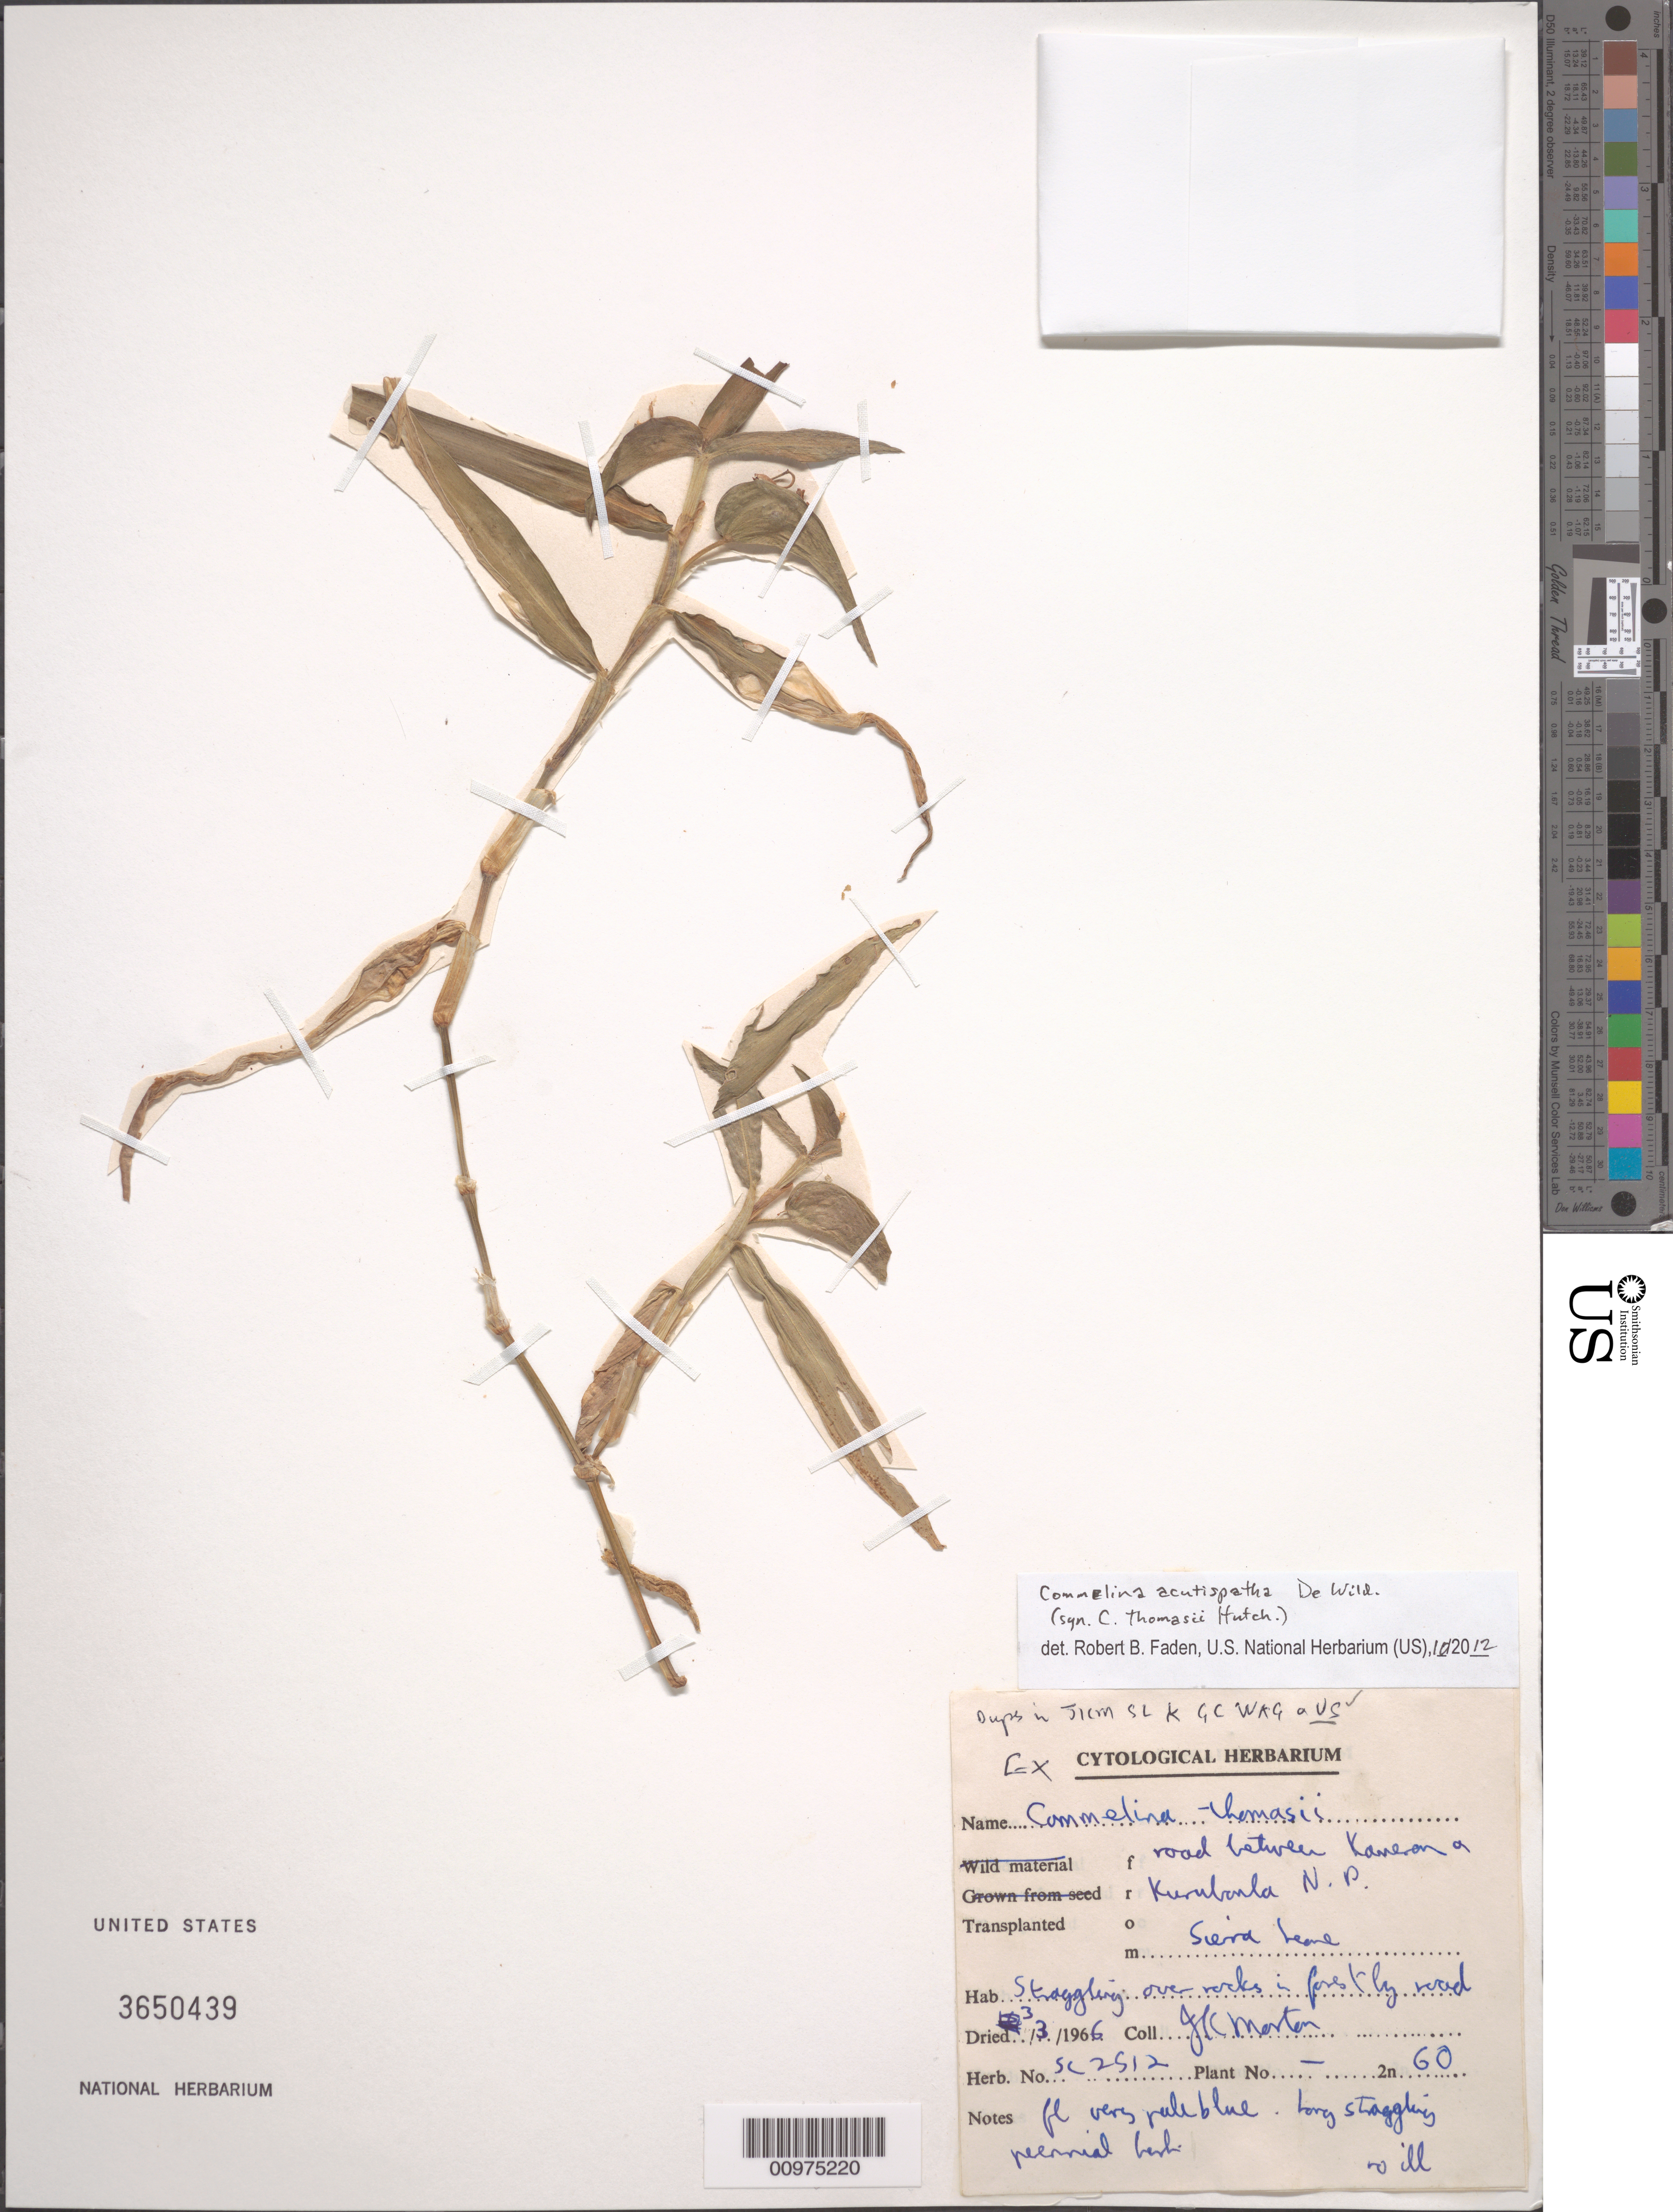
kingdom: Plantae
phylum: Tracheophyta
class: Liliopsida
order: Commelinales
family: Commelinaceae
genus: Commelina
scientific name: Commelina acutispatha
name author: De Wild.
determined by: Faden, Robert B., (US), Smithsonian Institution - National Museum of Natural History (UNITED STATES)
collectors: J. K. Morton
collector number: sc2512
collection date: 1966-03-03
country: Sierra Leone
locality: road between Kameron & Kurubamba N.P.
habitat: Straggling over rocks in forest by road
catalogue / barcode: US 3650439